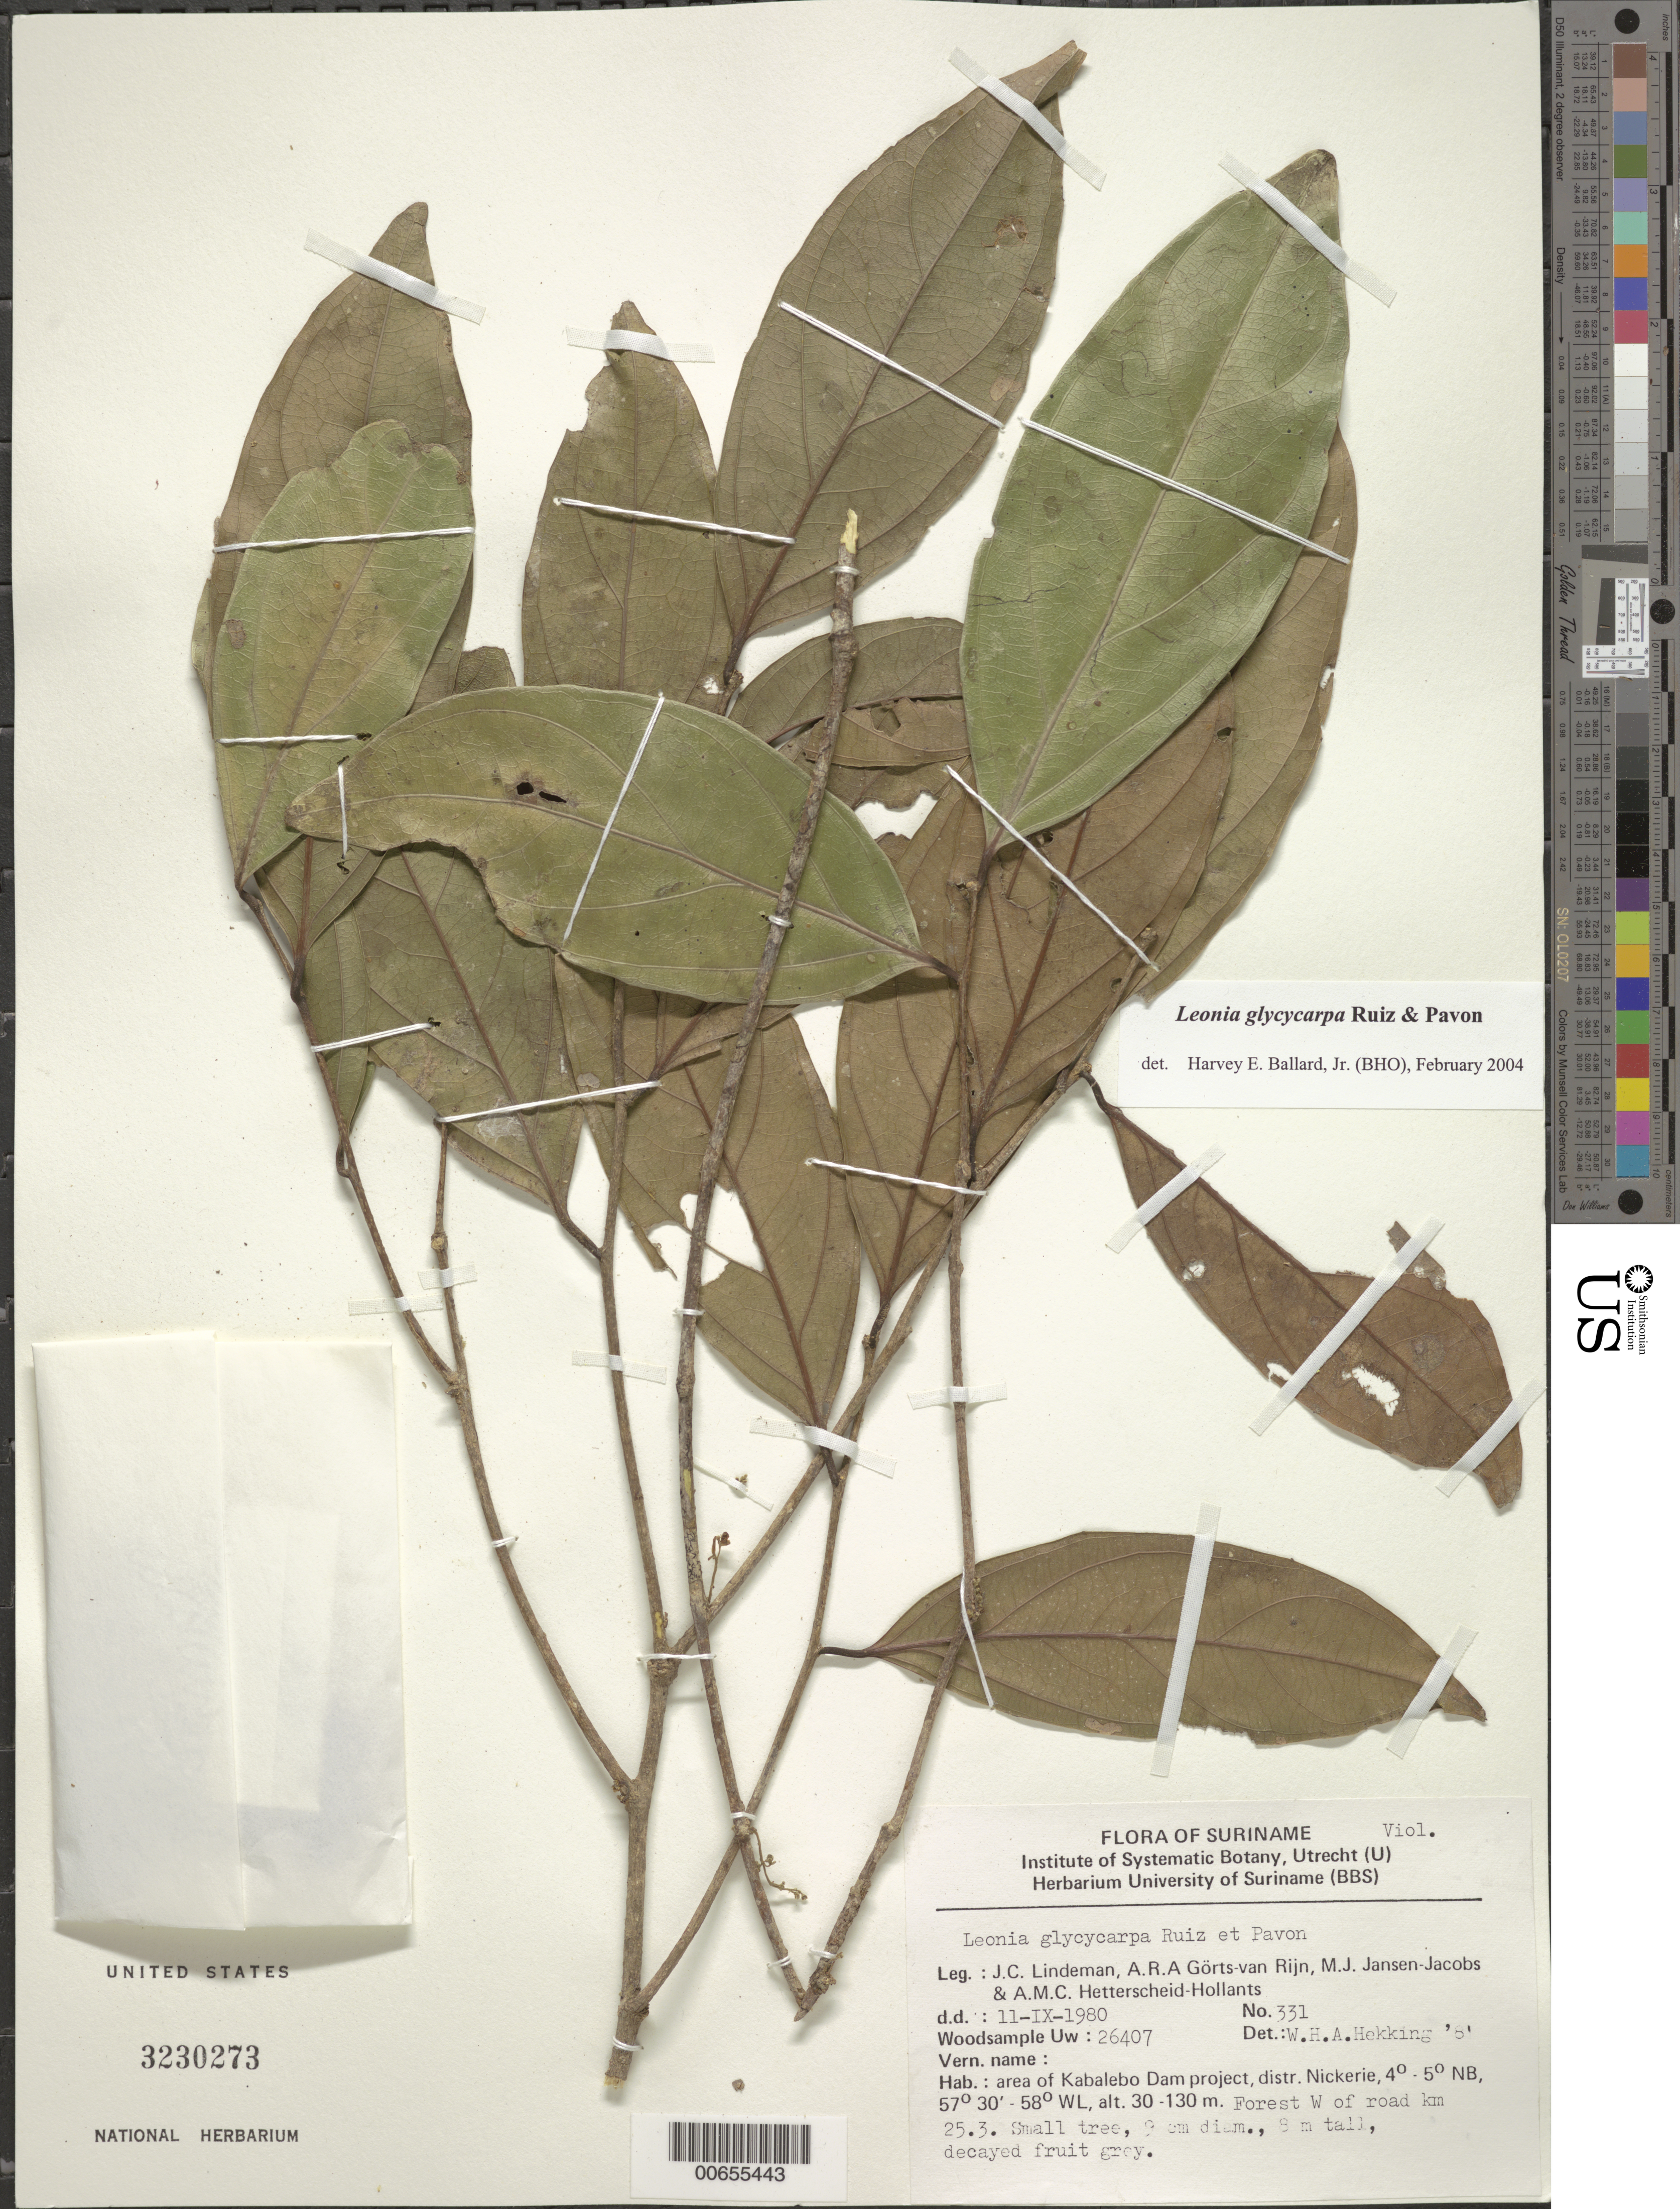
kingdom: Plantae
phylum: Tracheophyta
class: Magnoliopsida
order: Malpighiales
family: Violaceae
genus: Leonia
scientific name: Leonia glycycarpa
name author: Ruiz & Pav.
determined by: Ballard, Harvey E.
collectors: J. C. Lindeman, A. .R. A. Görts-van Rijn, M. J. Jansen-Jacobs & A. Hetterscheid-Hollants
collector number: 80 331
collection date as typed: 11-Sep-80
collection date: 1980-09-11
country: Suriname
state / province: Nickerie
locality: Kabalebo Dam project area, W of road km 25.3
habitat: Forest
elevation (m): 30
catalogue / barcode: US 3230273